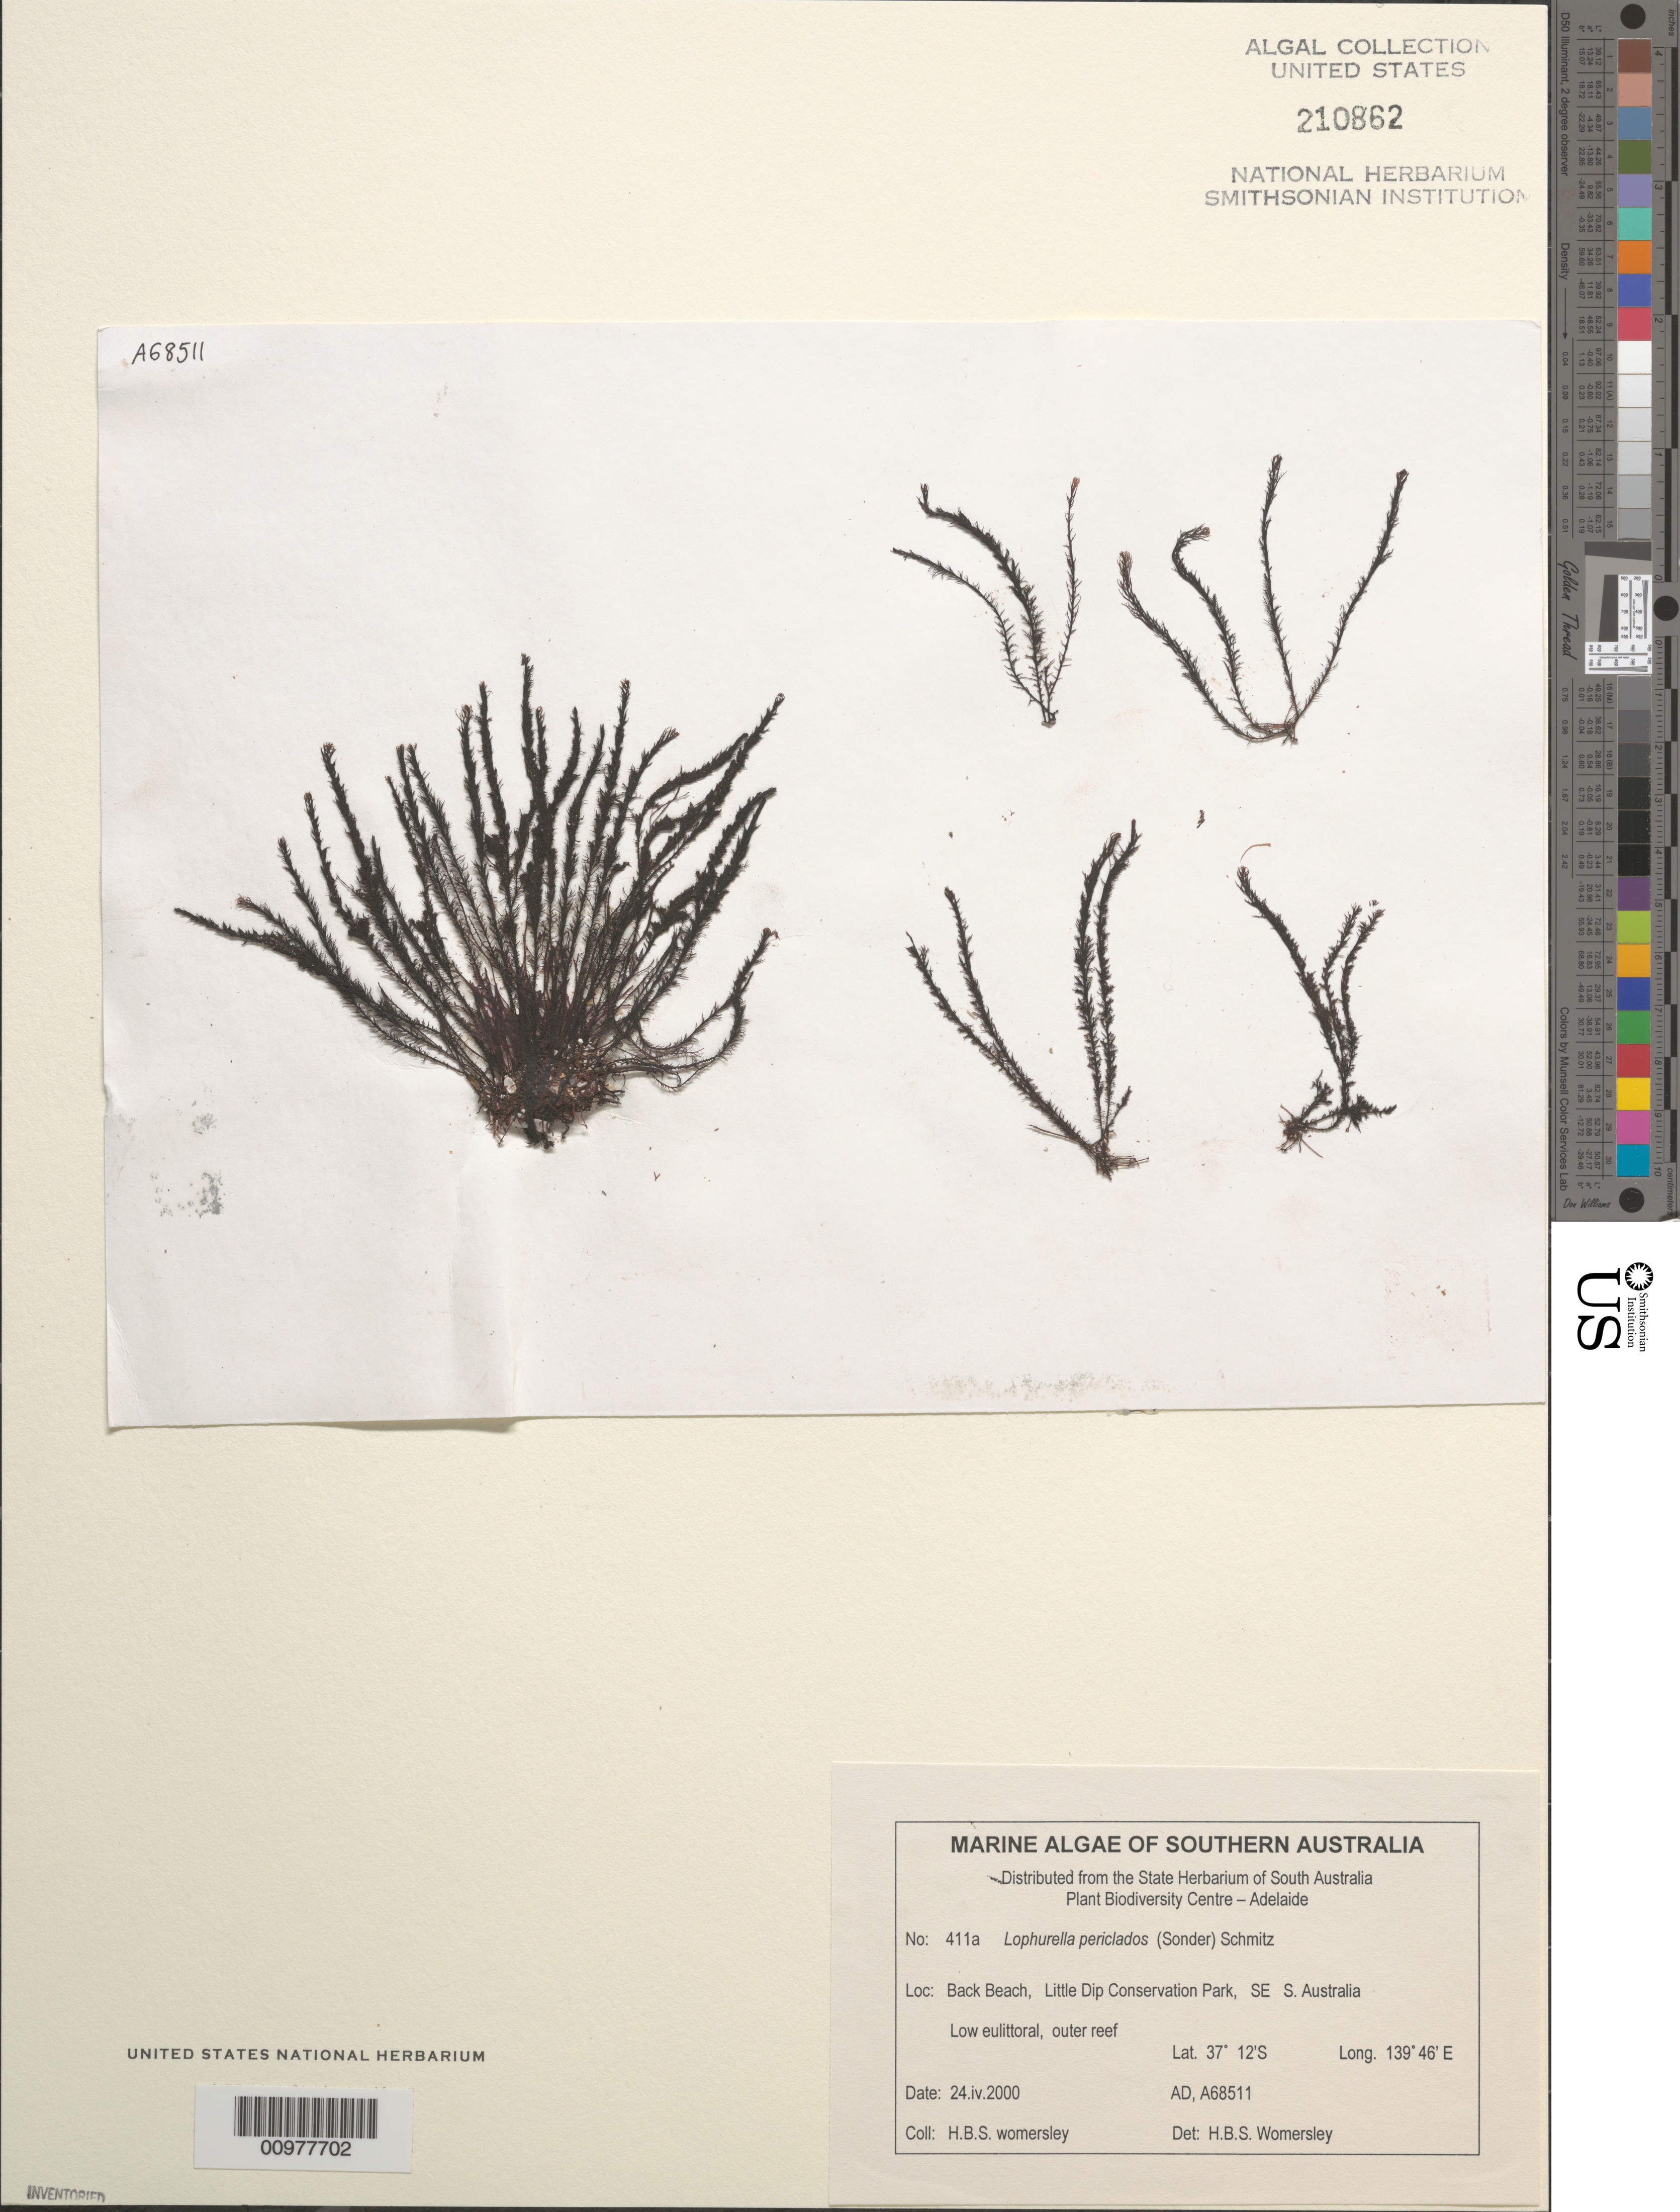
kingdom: Plantae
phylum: Rhodophyta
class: Florideophyceae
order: Ceramiales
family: Rhodomelaceae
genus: Lophurella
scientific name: Lophurella periclados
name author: (Sond.) F. Schmitz in Engl. & Prantl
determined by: Womersley, H. B. S.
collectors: H. B. S. Womersley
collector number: AD A68511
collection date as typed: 24 Apr 2000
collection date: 2000-04-24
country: Australia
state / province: South Australia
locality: Back Beach, Little Dip Conservation Park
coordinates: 37 12'S, 139 46'E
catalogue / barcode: US 210862